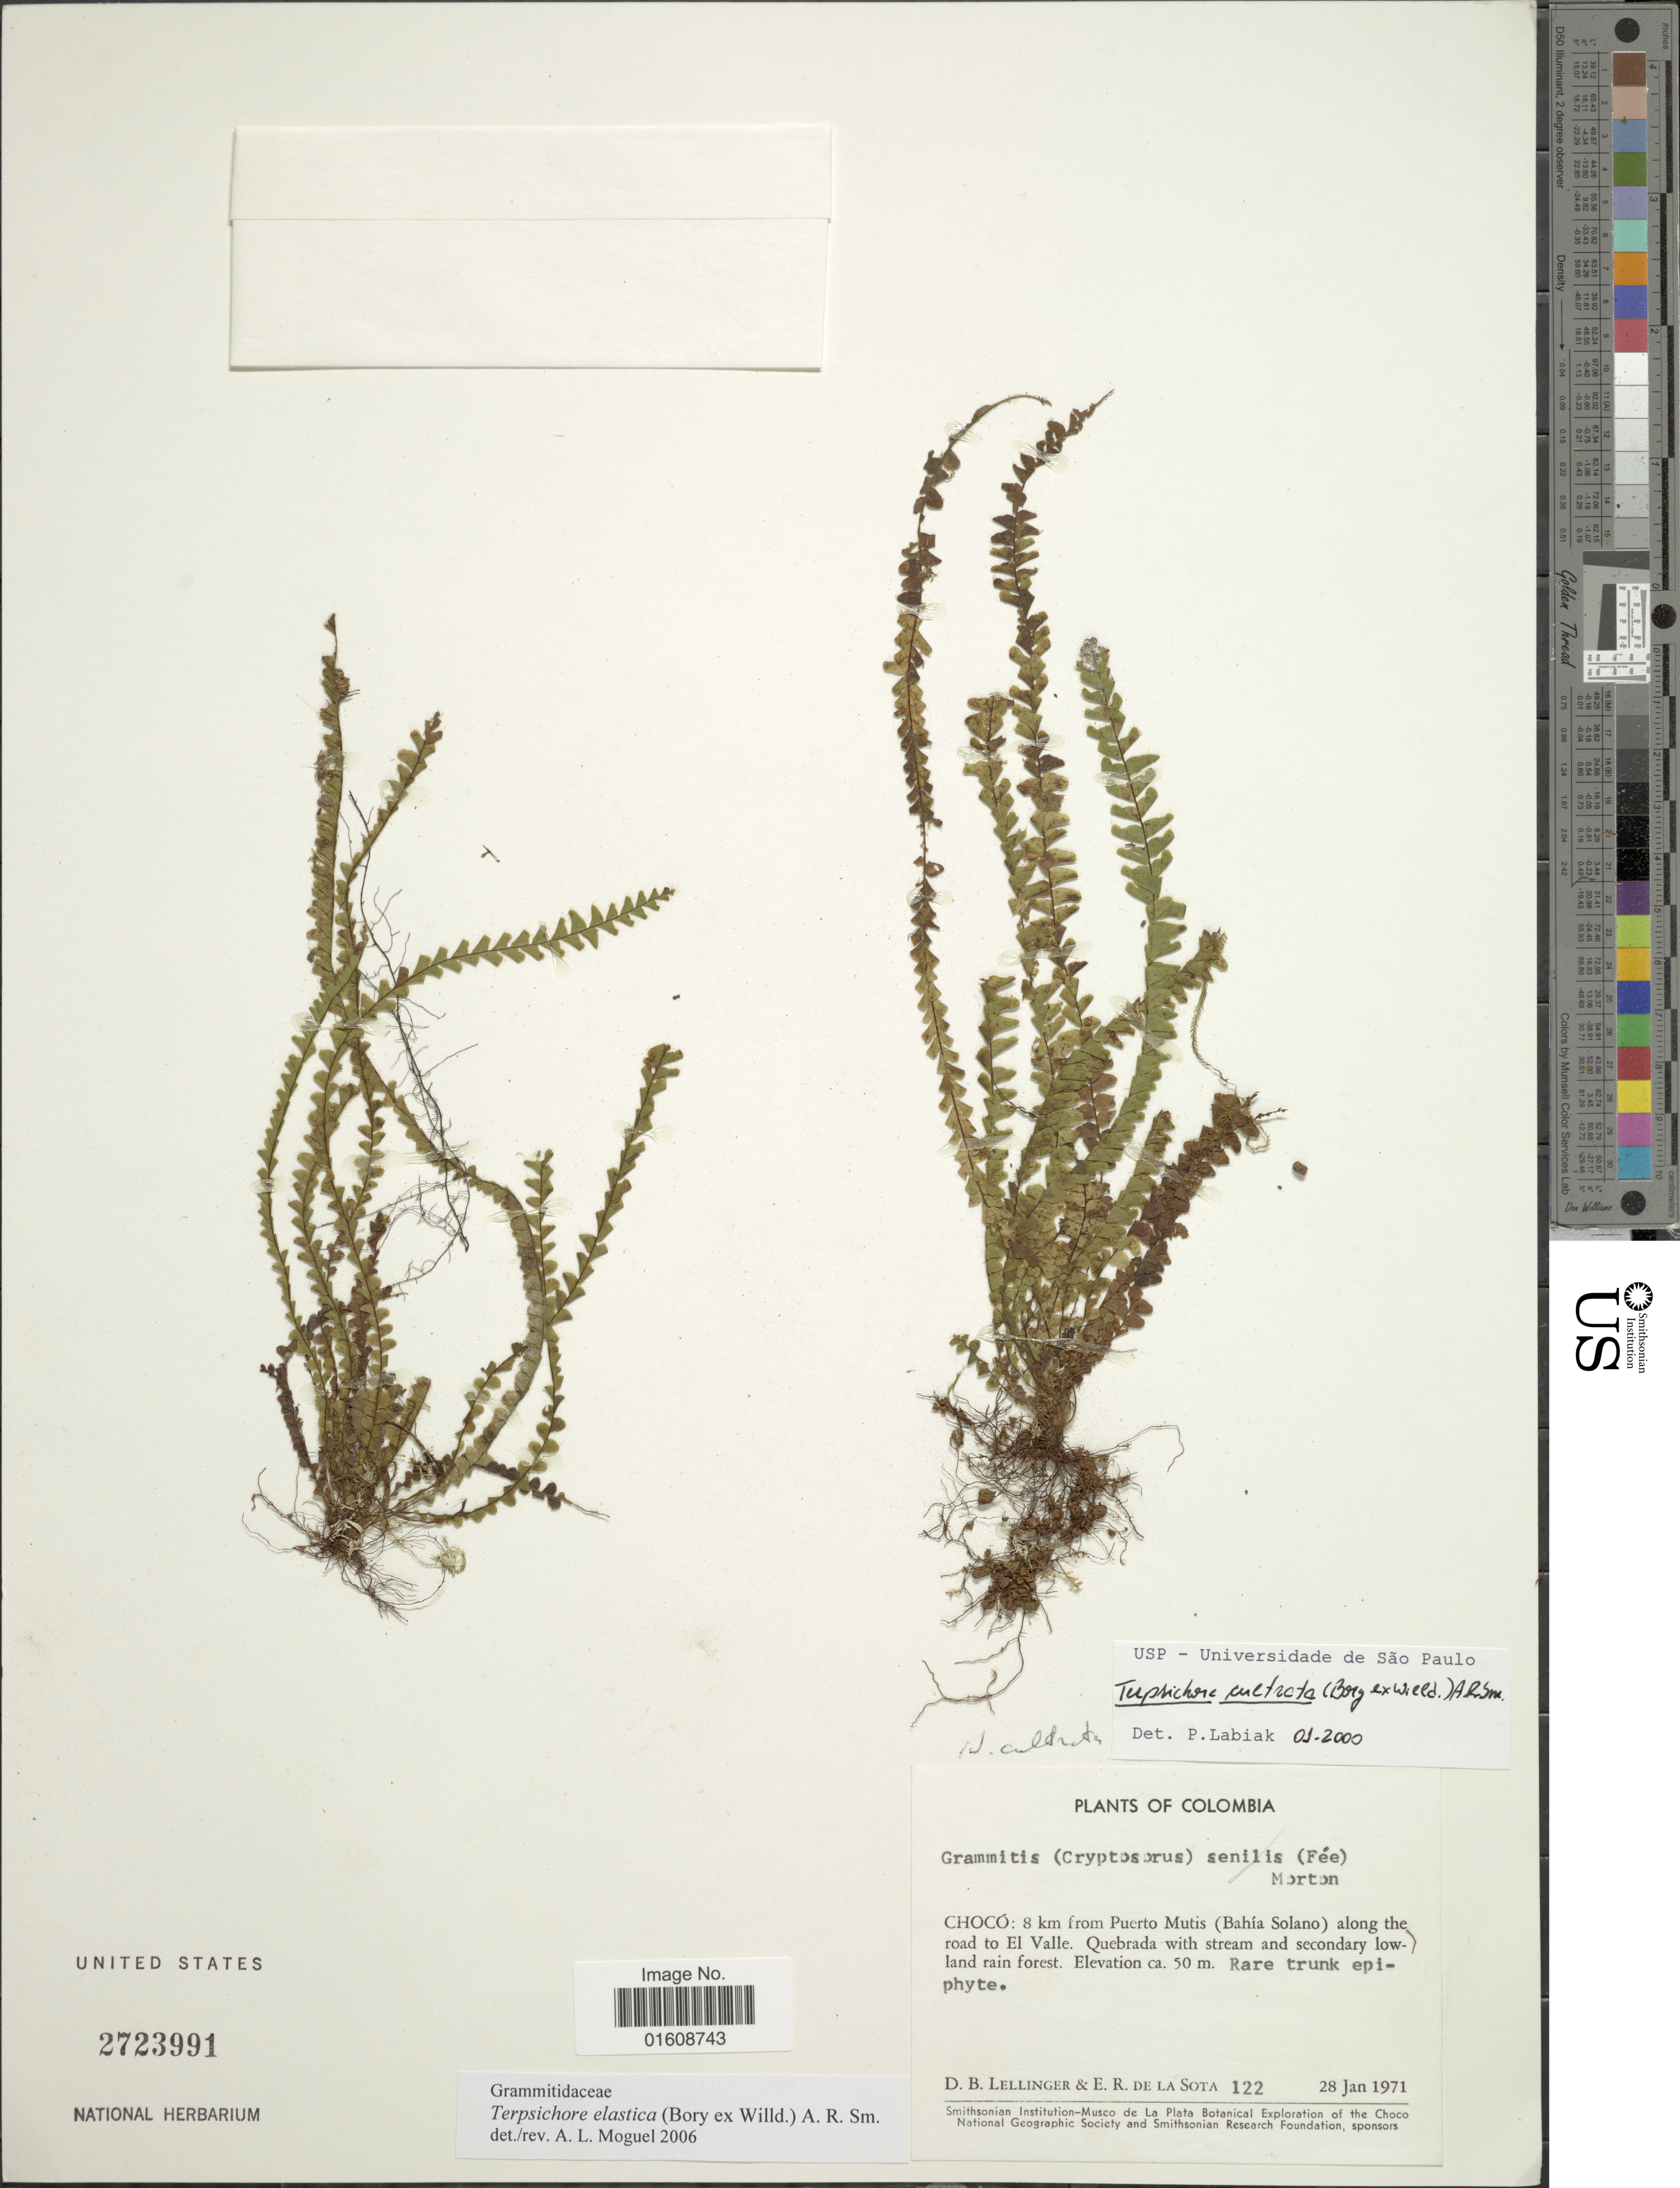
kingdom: Plantae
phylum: Tracheophyta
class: Polypodiopsida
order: Polypodiales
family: Polypodiaceae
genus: Alansmia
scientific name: Alansmia elastica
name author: (Bory ex Willd.) Moguel & M. Kessler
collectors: D. B. Lellinger & E. R. de la Sota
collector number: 122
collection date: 1971-01-28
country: Colombia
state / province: Chocó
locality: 8 km from Puerto Mutis (Bahía Solano) along the road to El Valle. Quebrada with stream and secondary lowland rain forest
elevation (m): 50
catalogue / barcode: US 2723991